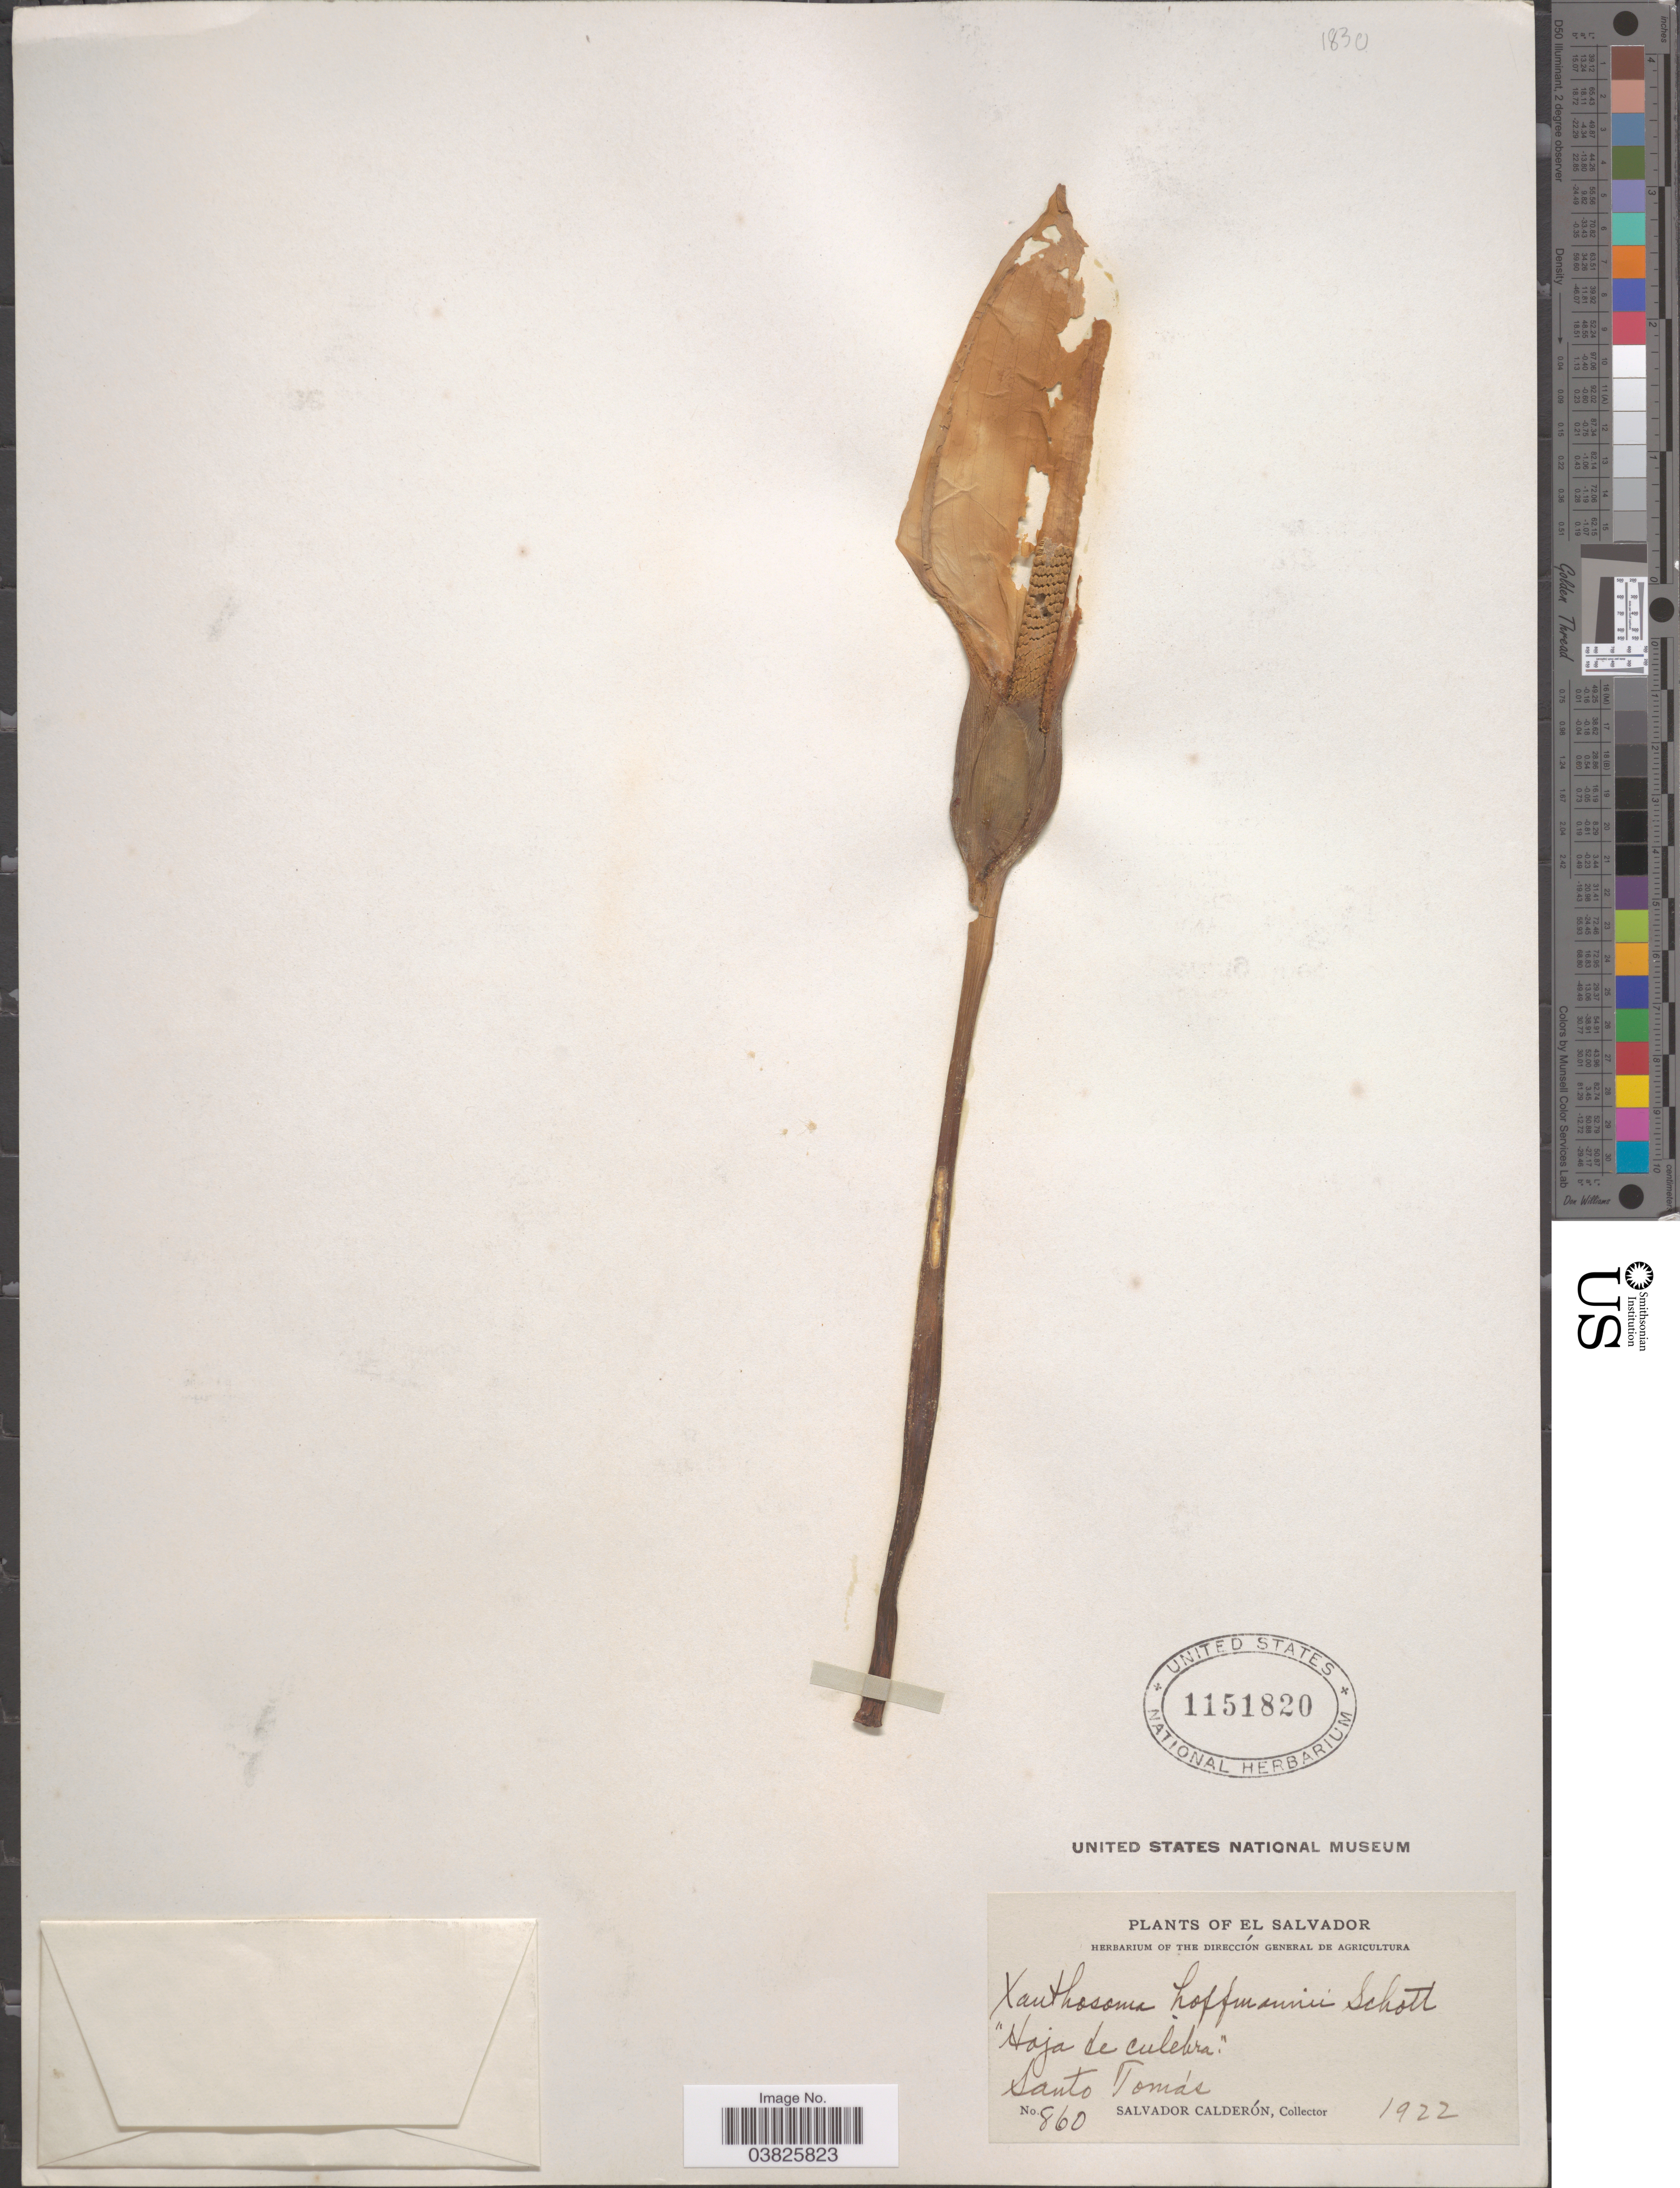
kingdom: Plantae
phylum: Tracheophyta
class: Liliopsida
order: Alismatales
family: Araceae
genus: Xanthosoma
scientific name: Xanthosoma hoffmannii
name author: (Schott) Schott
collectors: S. Calderón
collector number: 860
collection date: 1922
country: El Salvador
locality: Santo Toma's.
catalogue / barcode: US 1151820